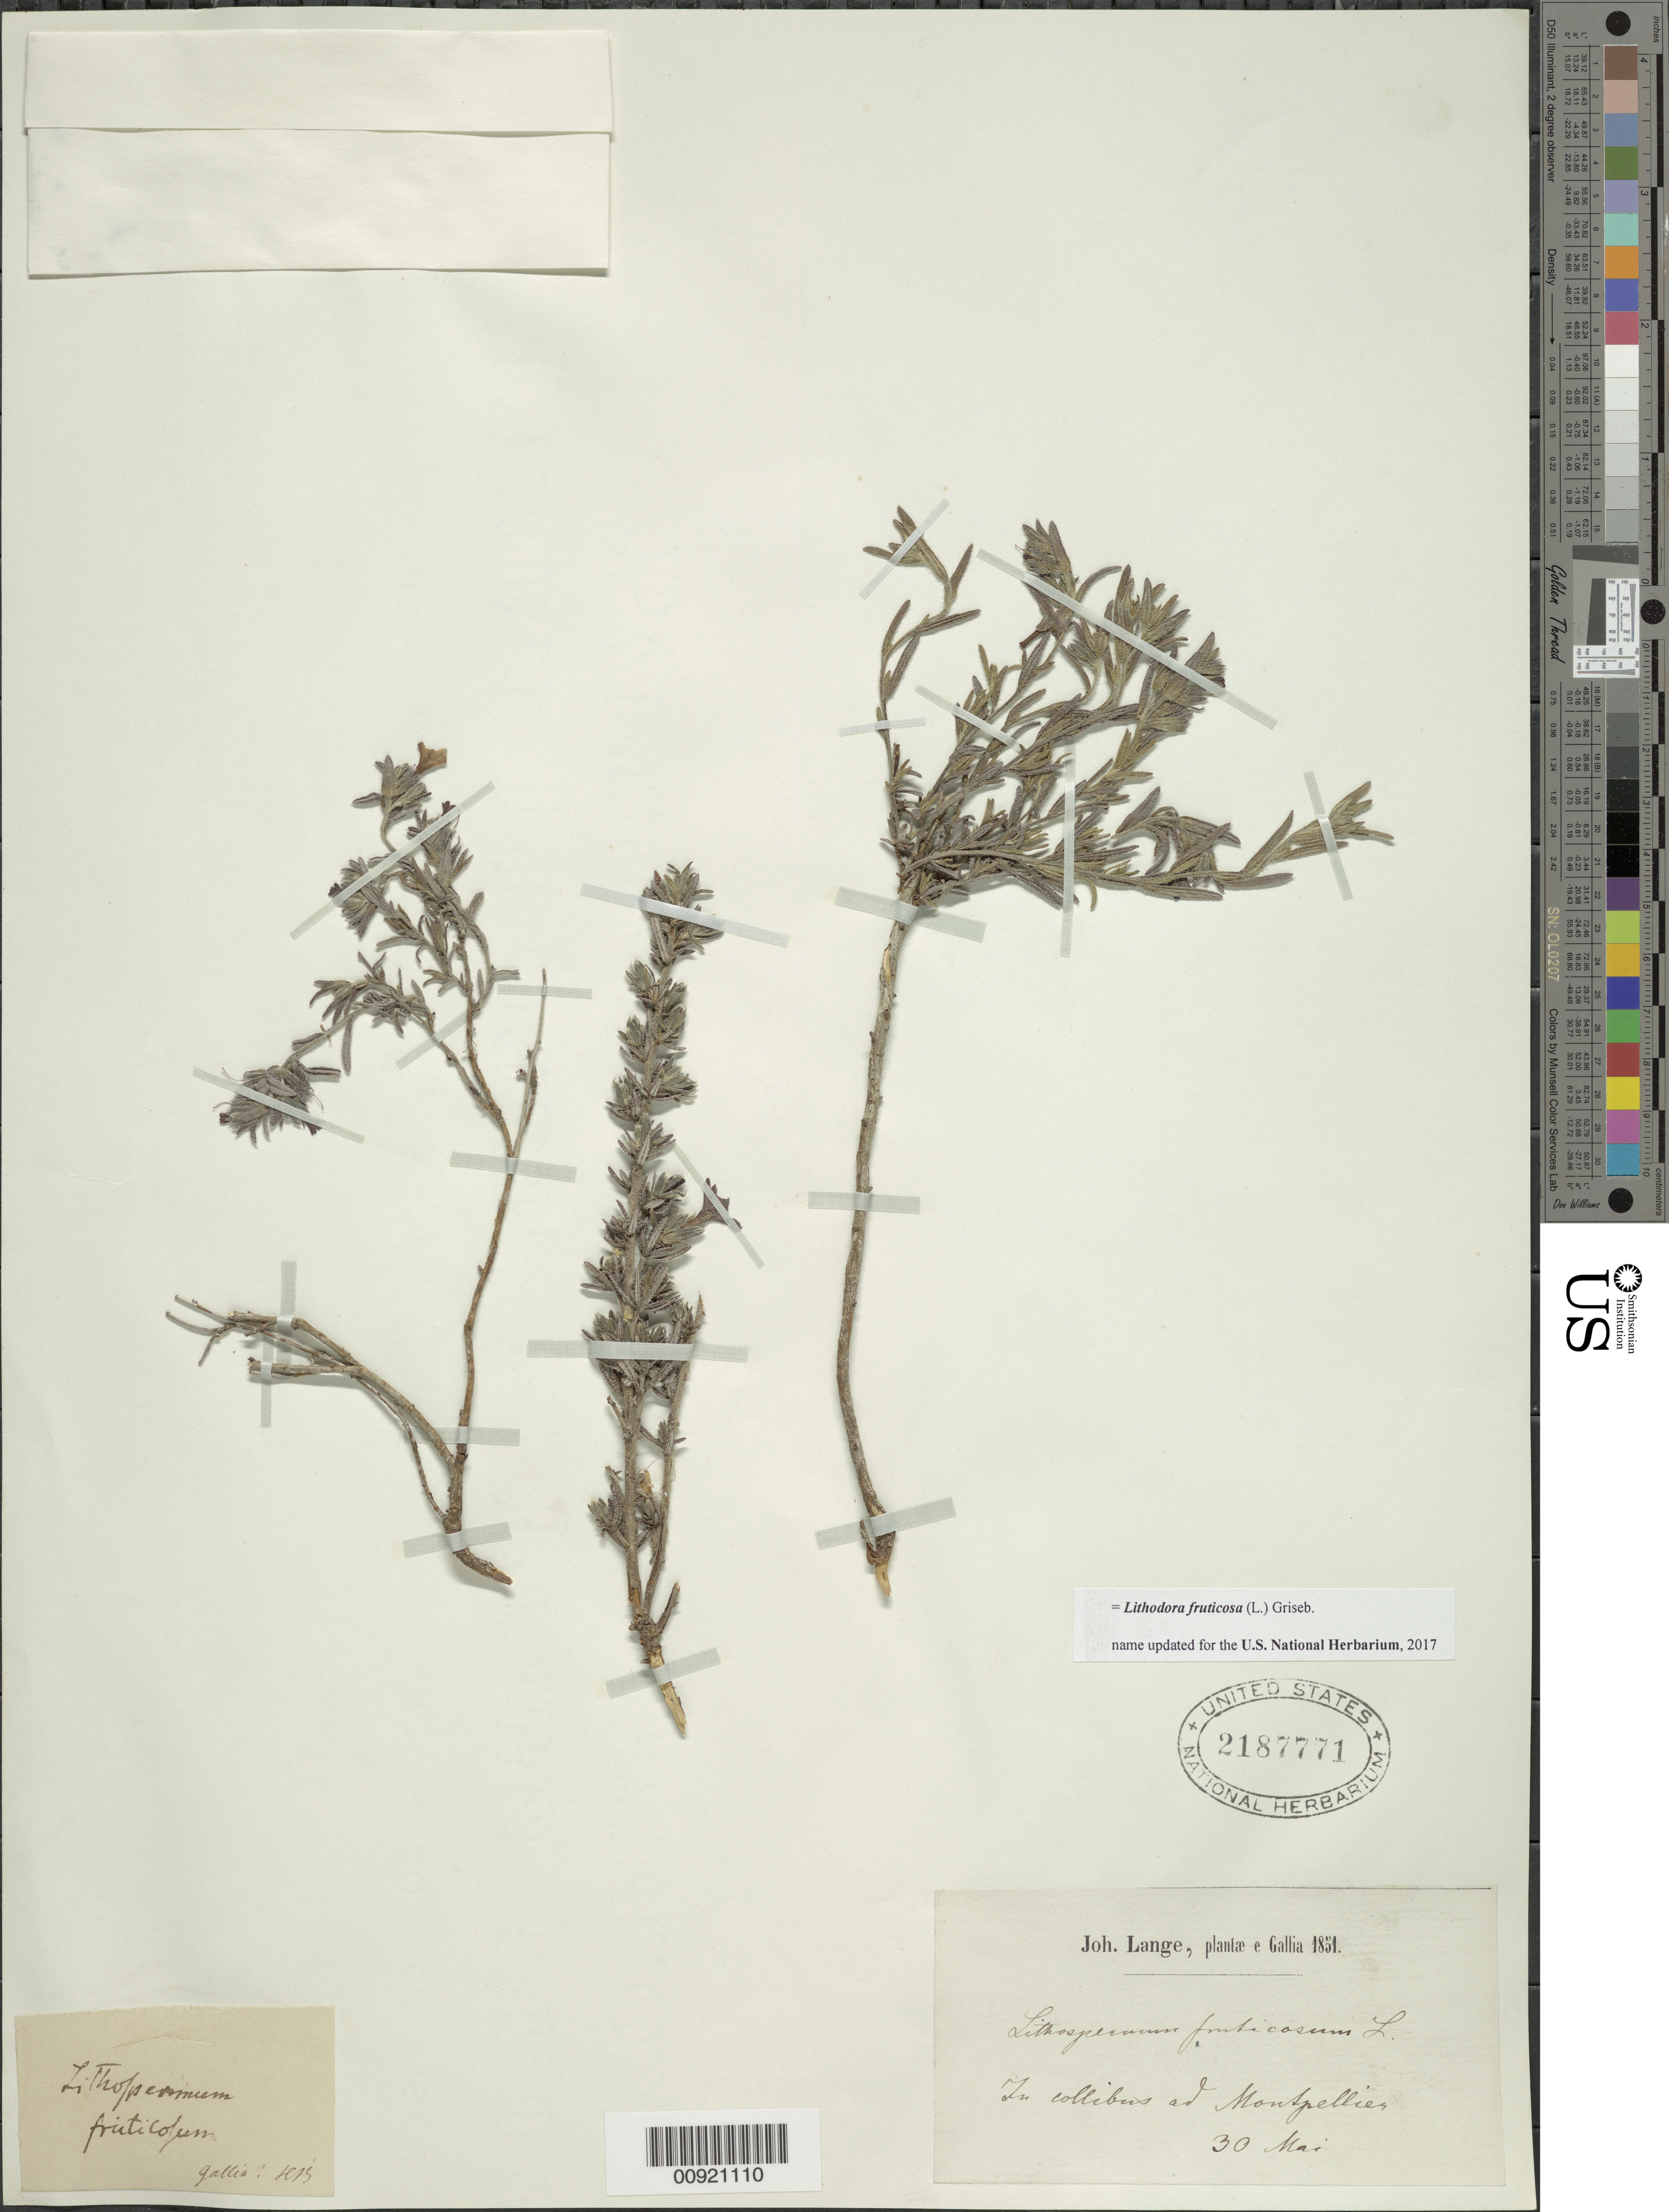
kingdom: Plantae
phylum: Tracheophyta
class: Magnoliopsida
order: Boraginales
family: Boraginaceae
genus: Lithodora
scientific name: Lithodora fruticosa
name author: (L.) Griseb.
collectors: J. Lange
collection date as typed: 30 May 1851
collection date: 1851-05-30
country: France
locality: In collibus ad montpellier.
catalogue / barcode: US 2187771